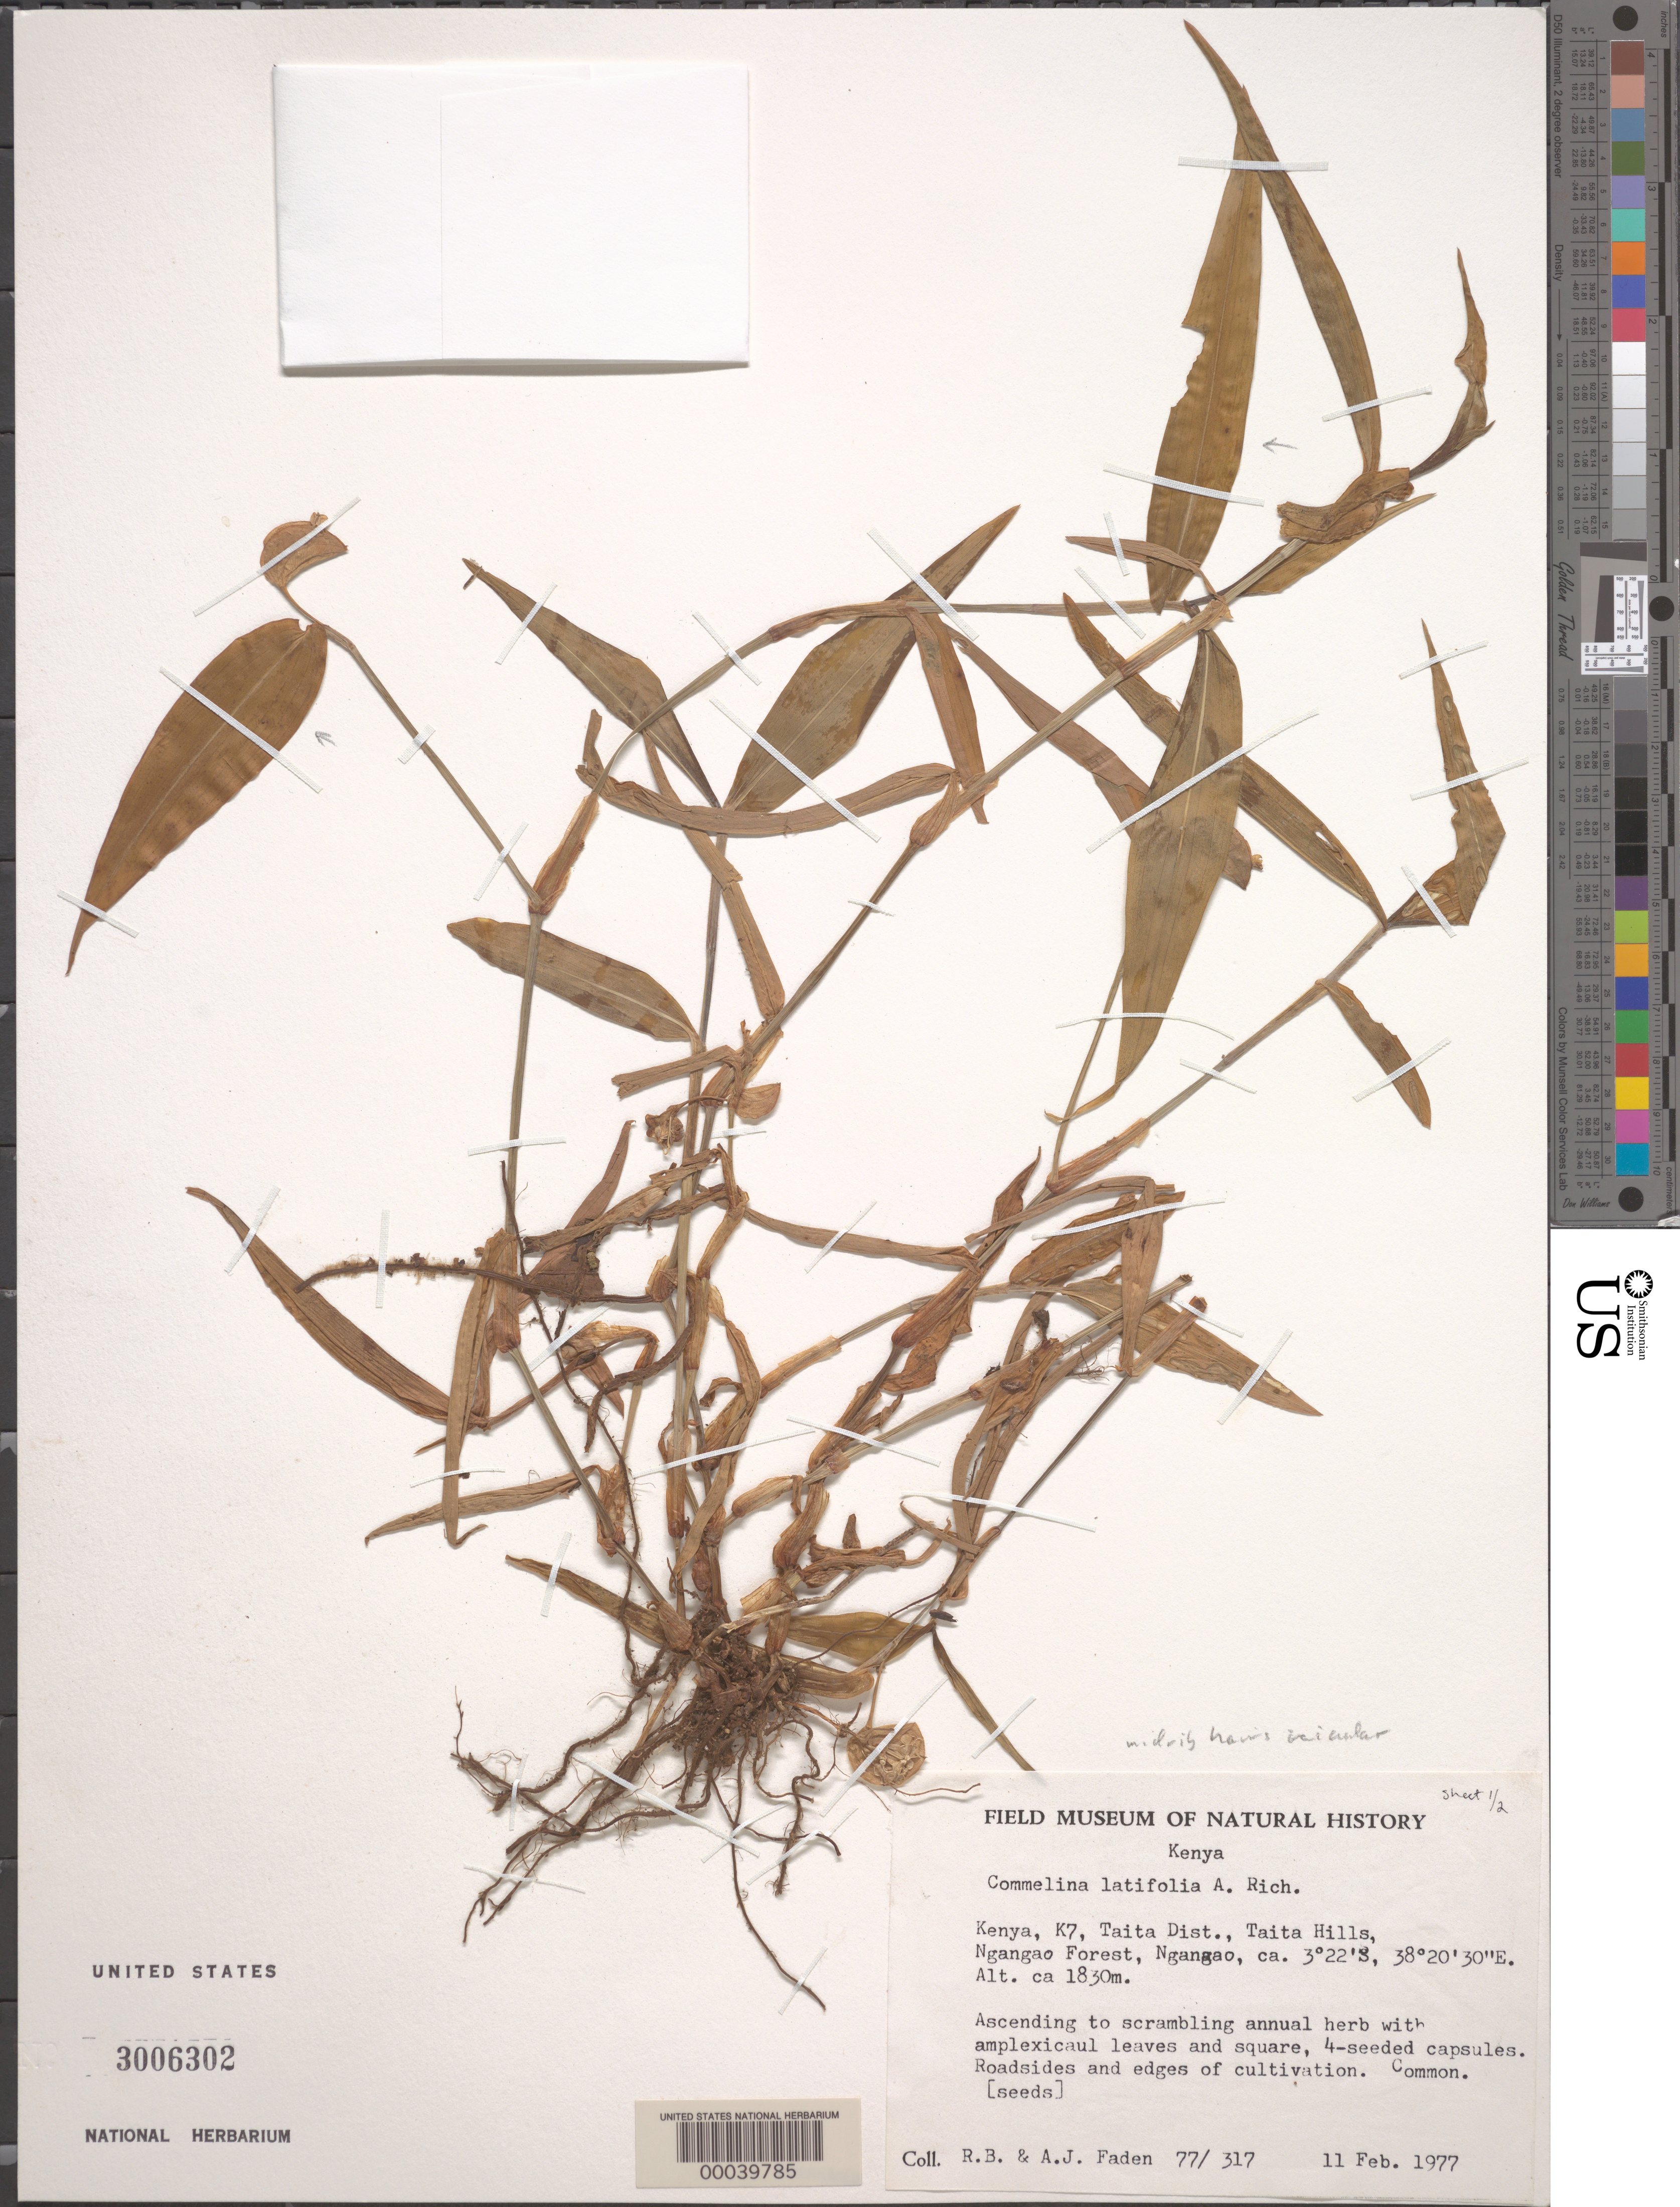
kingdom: Plantae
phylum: Tracheophyta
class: Liliopsida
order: Commelinales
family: Commelinaceae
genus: Commelina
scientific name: Commelina latifolia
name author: Hochst. ex A. Rich.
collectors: R. B. Faden & A. J. Faden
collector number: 77/317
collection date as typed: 11 Feb 1977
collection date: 1977-02-11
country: Kenya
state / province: Taita Taveta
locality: Taita hills, ngangao forest, ngangao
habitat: Roadside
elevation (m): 1830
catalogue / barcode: US 3006302